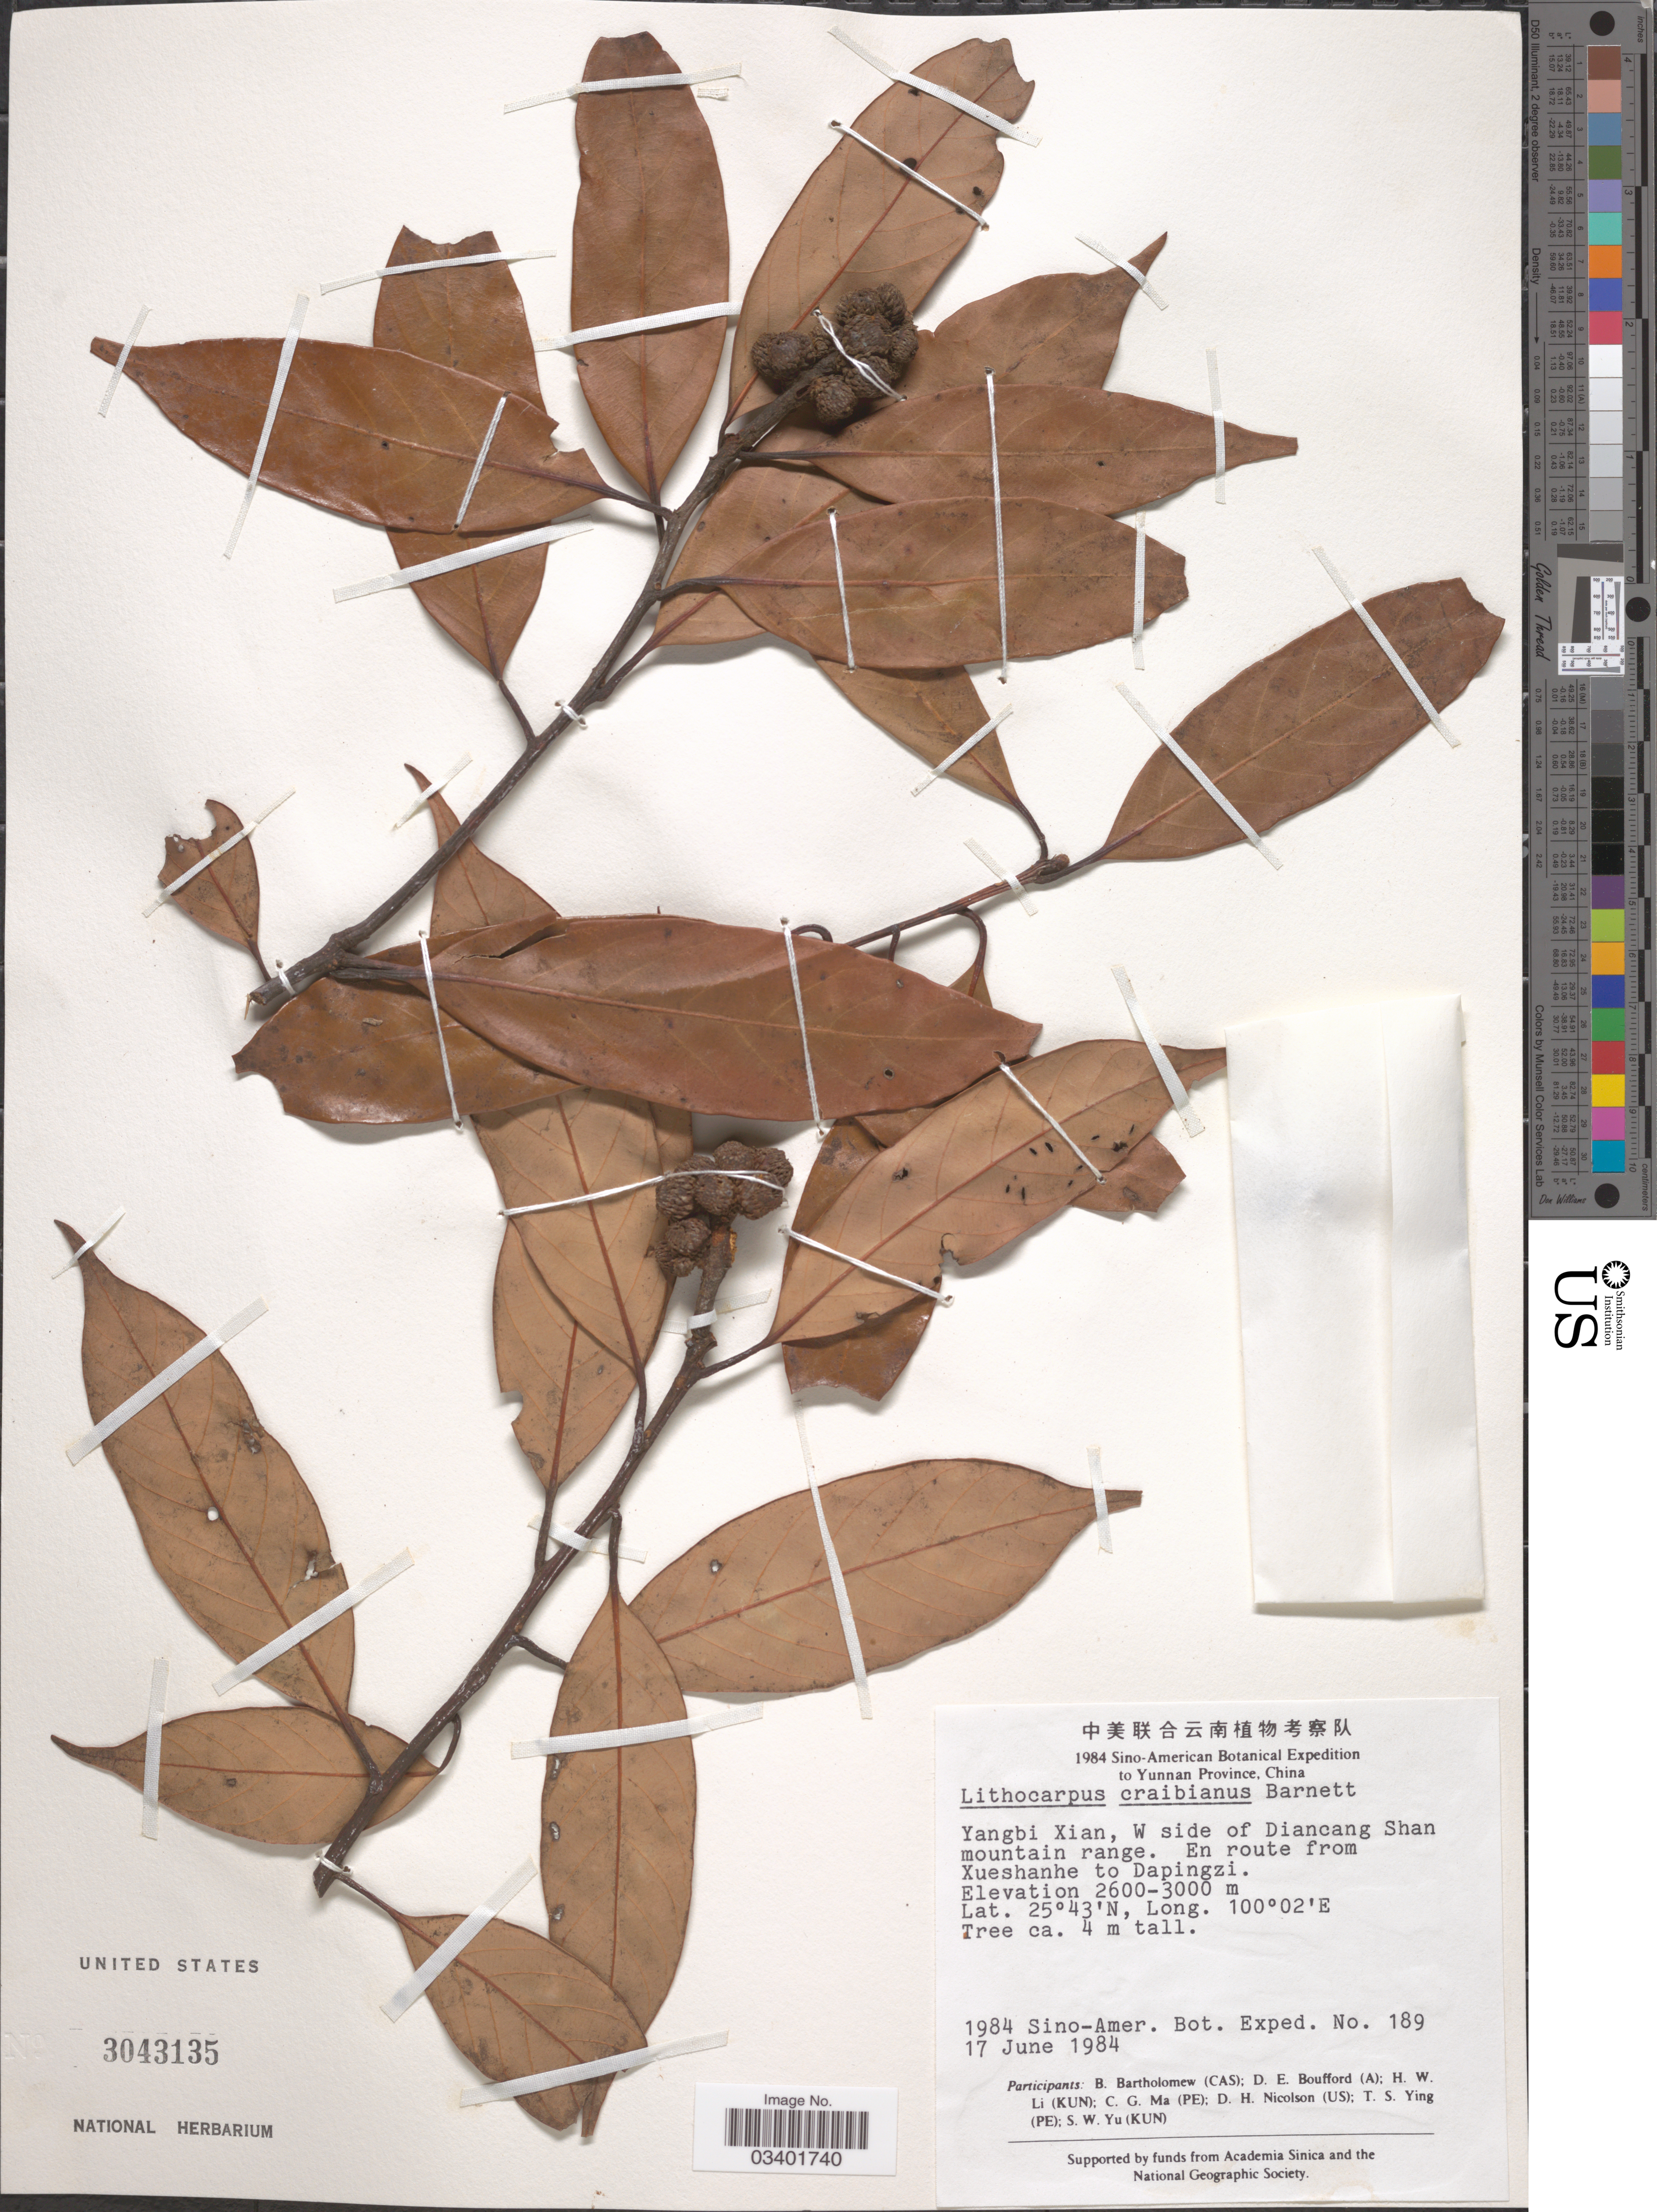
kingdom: Plantae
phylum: Tracheophyta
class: Magnoliopsida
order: Fagales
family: Fagaceae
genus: Lithocarpus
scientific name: Lithocarpus craibianus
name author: Barnett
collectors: B. Bartholomew, D. E. Boufford, H. W. Li, C. Ma & et al.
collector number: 189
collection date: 1984-06-17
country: China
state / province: Yunnan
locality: Yangbi Xian, W side of Diancang Shan mountain range. En route from Xueshanhe to Dapingzi.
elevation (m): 2600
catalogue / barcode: US 3043135